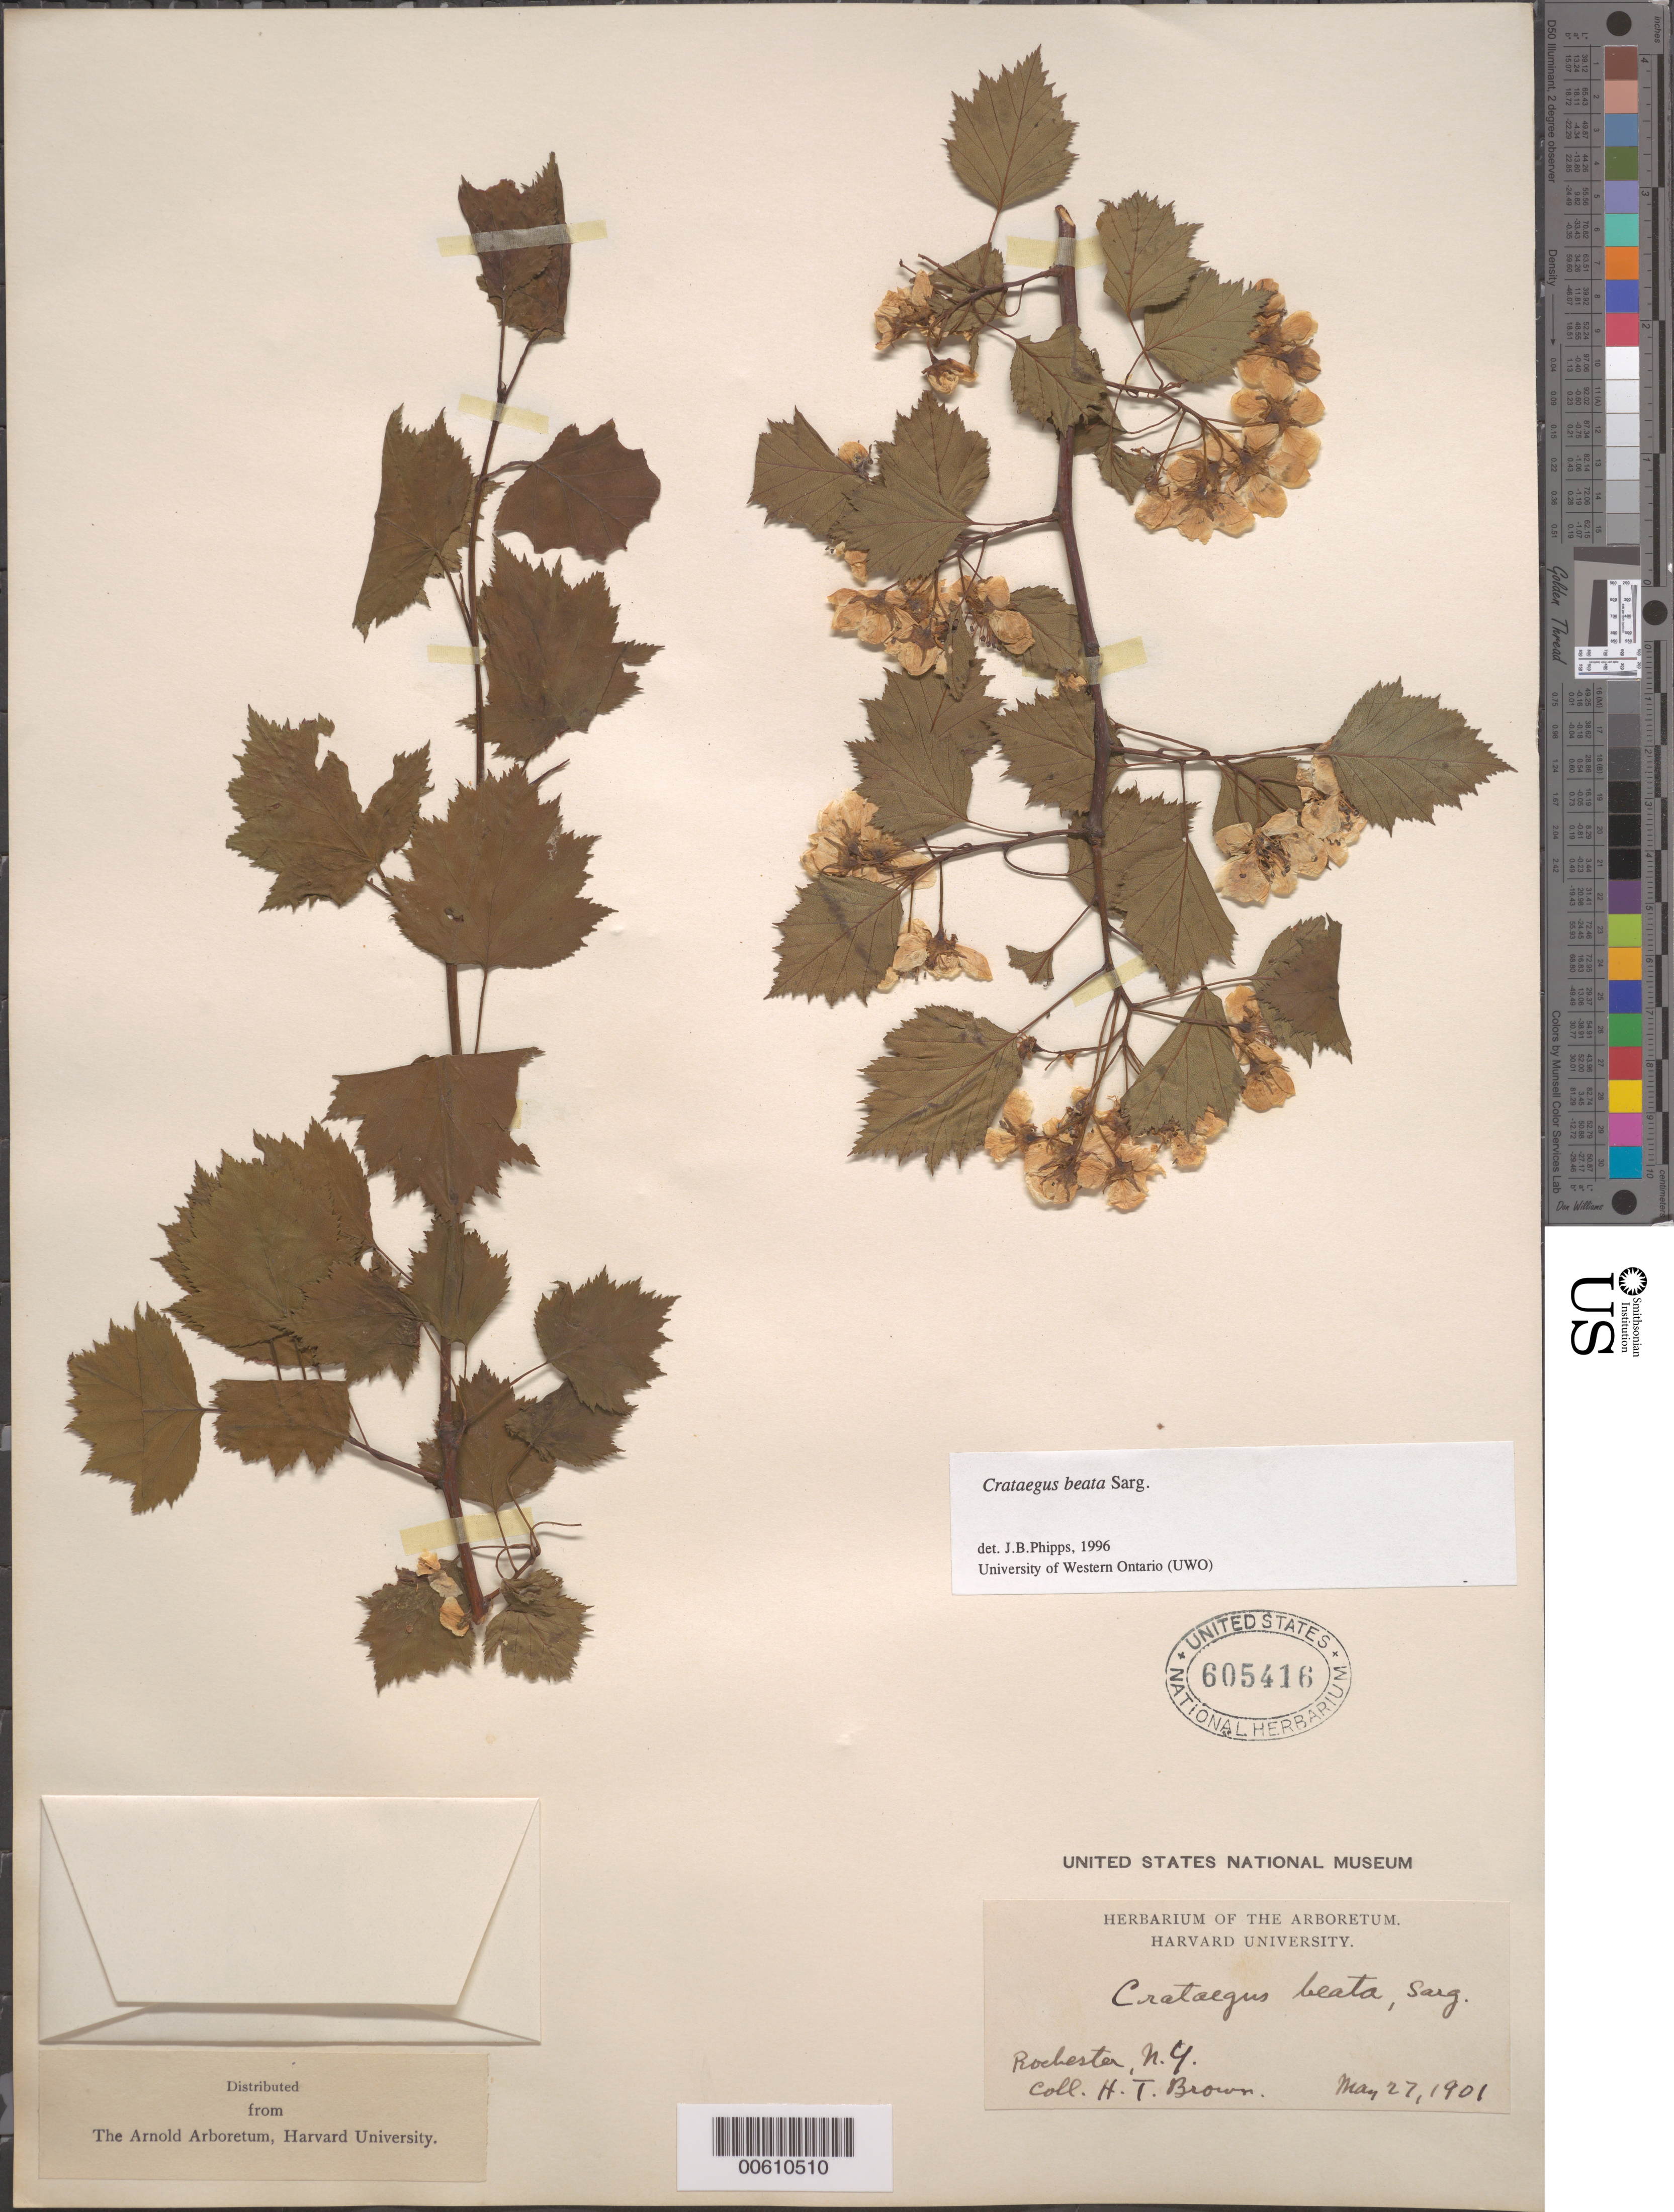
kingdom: Plantae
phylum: Tracheophyta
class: Magnoliopsida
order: Rosales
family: Rosaceae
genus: Crataegus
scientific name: Crataegus beata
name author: Sarg.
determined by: Phipps, James B., (UWO), University of Western Ontario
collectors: H. T. Brown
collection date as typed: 27 May 1901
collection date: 1901-05-27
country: United States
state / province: New York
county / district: Monroe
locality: Rochester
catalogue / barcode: US 605416